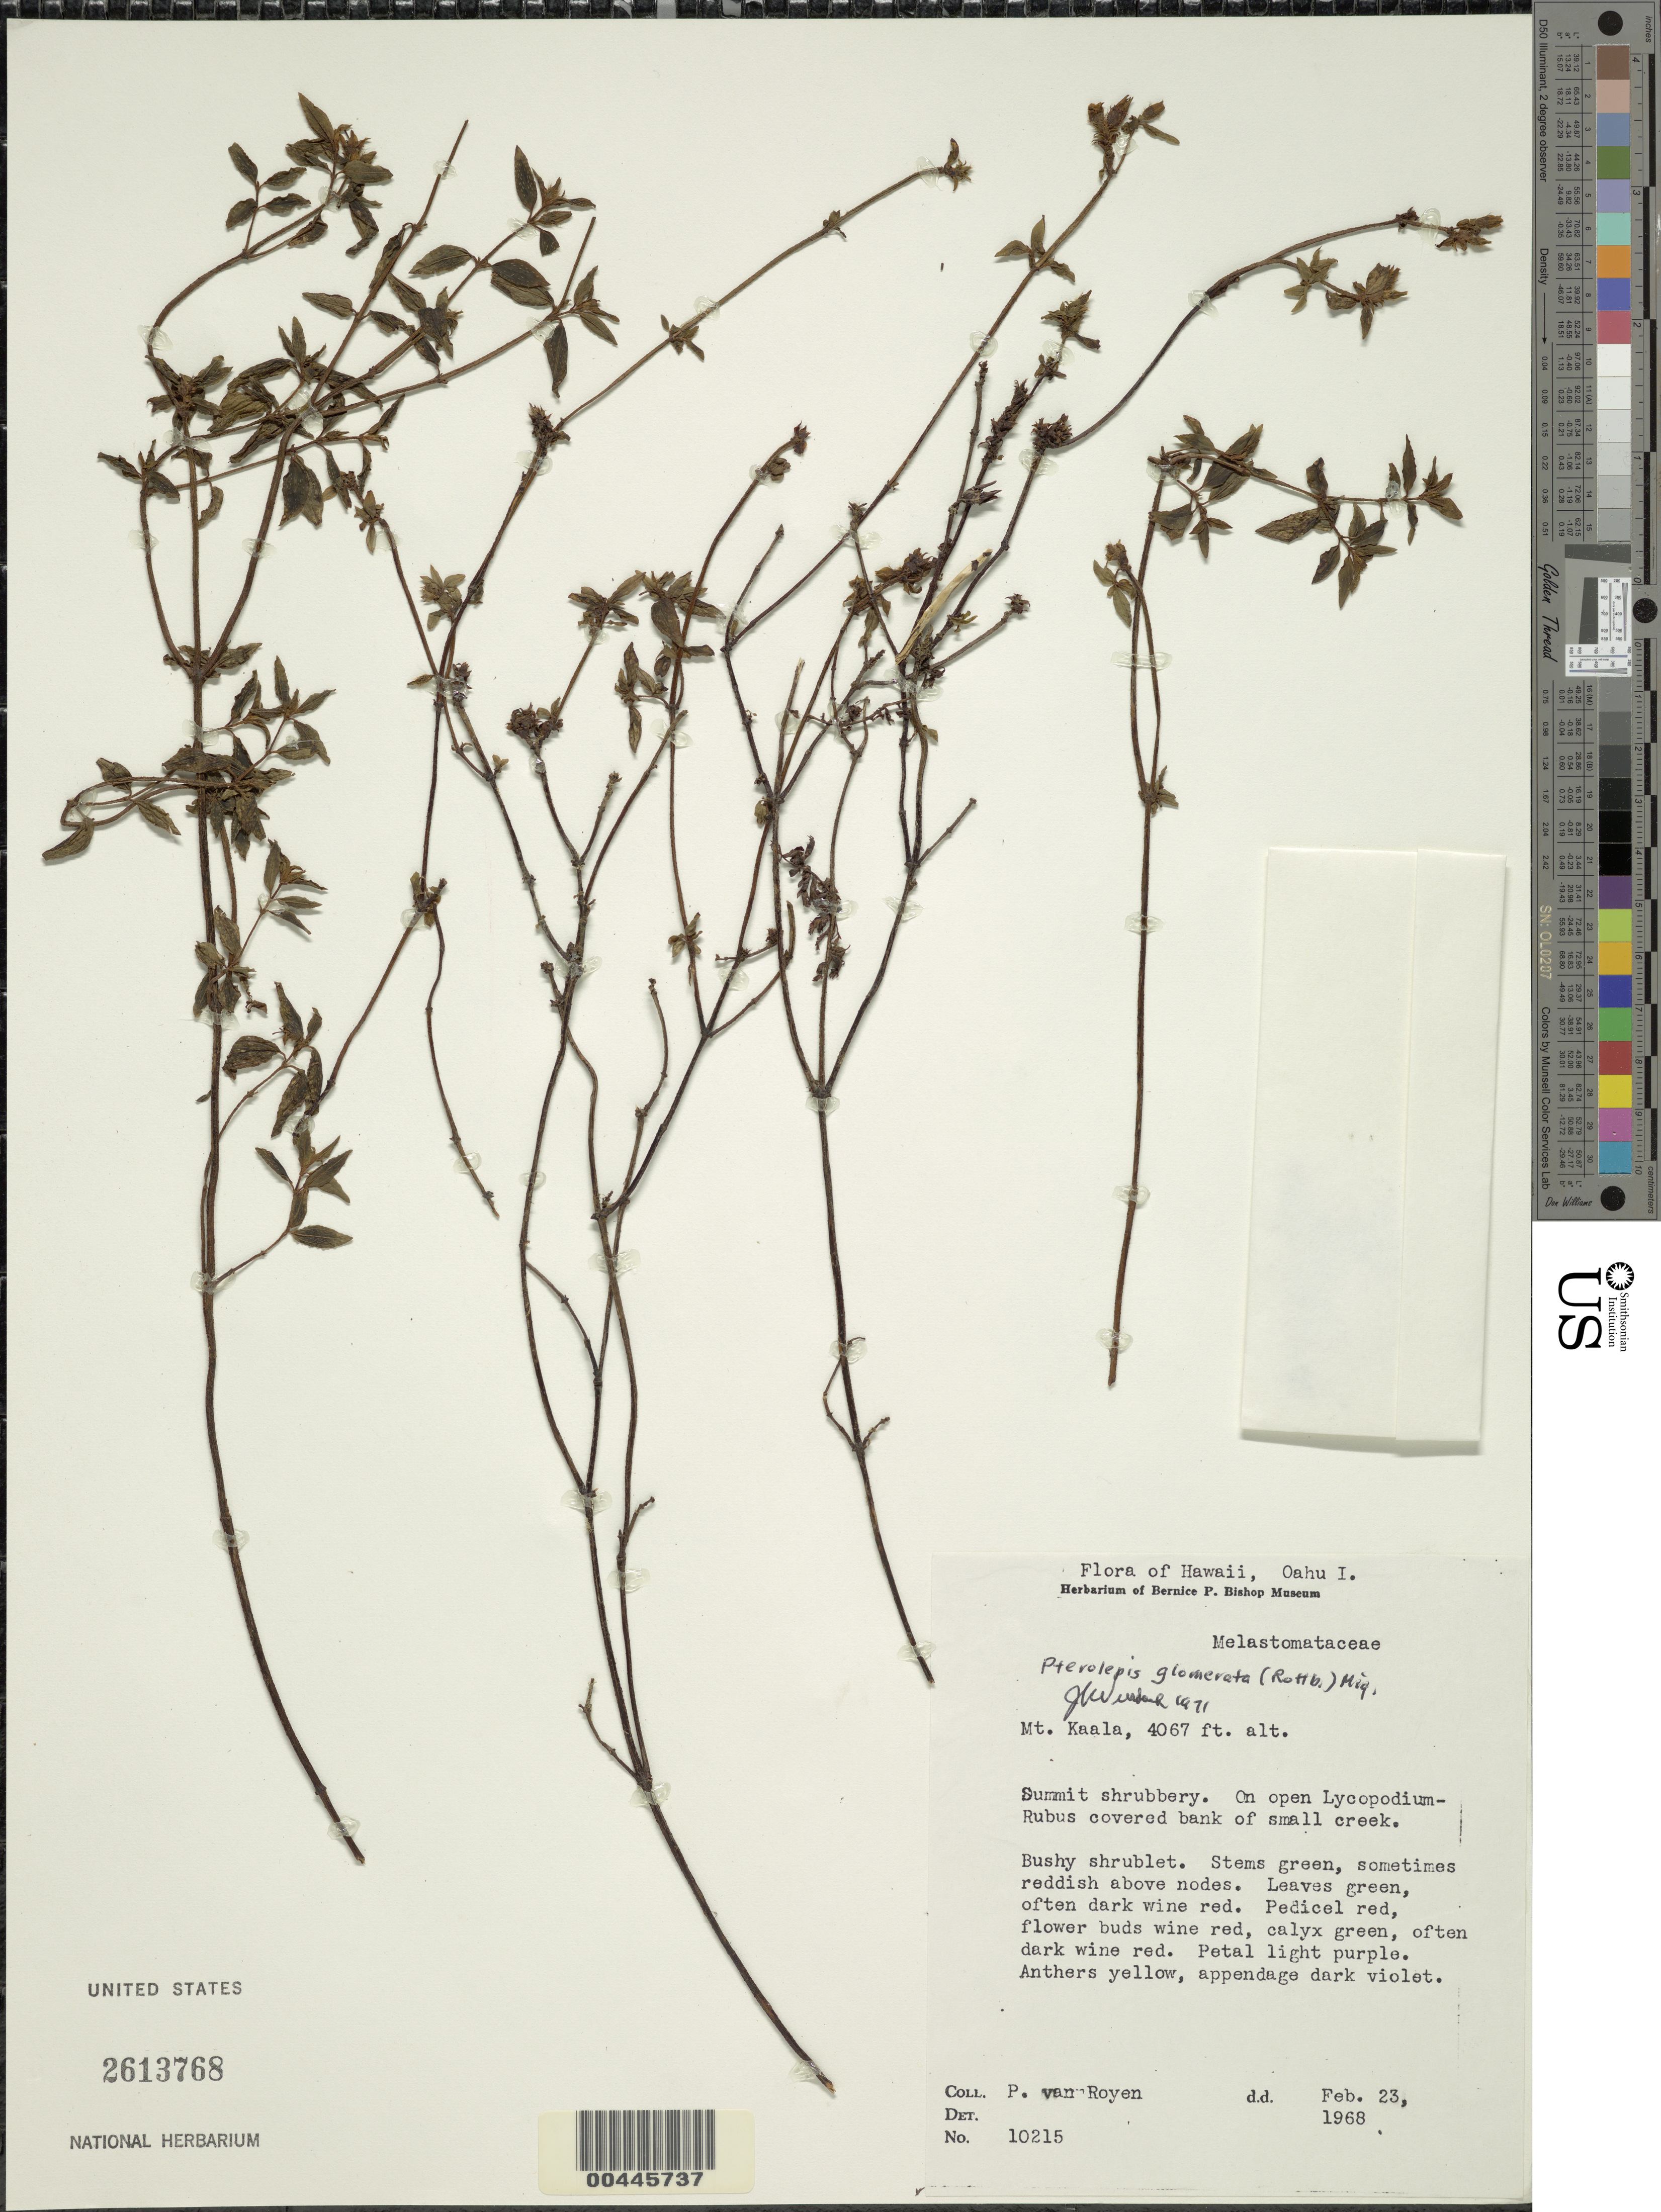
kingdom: Plantae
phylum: Tracheophyta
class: Magnoliopsida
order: Myrtales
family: Melastomataceae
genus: Pterolepis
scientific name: Pterolepis glomerata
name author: (Rottb.) Miq.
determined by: Wurdack, John J., (US), US (UNITED STATES)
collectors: P. van Royen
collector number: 10215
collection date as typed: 23 Feb 1968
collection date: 1968-02-23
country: United States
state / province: Hawaii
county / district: Honolulu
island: Oahu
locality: Mt. Kaala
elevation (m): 1240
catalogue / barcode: US 2613768